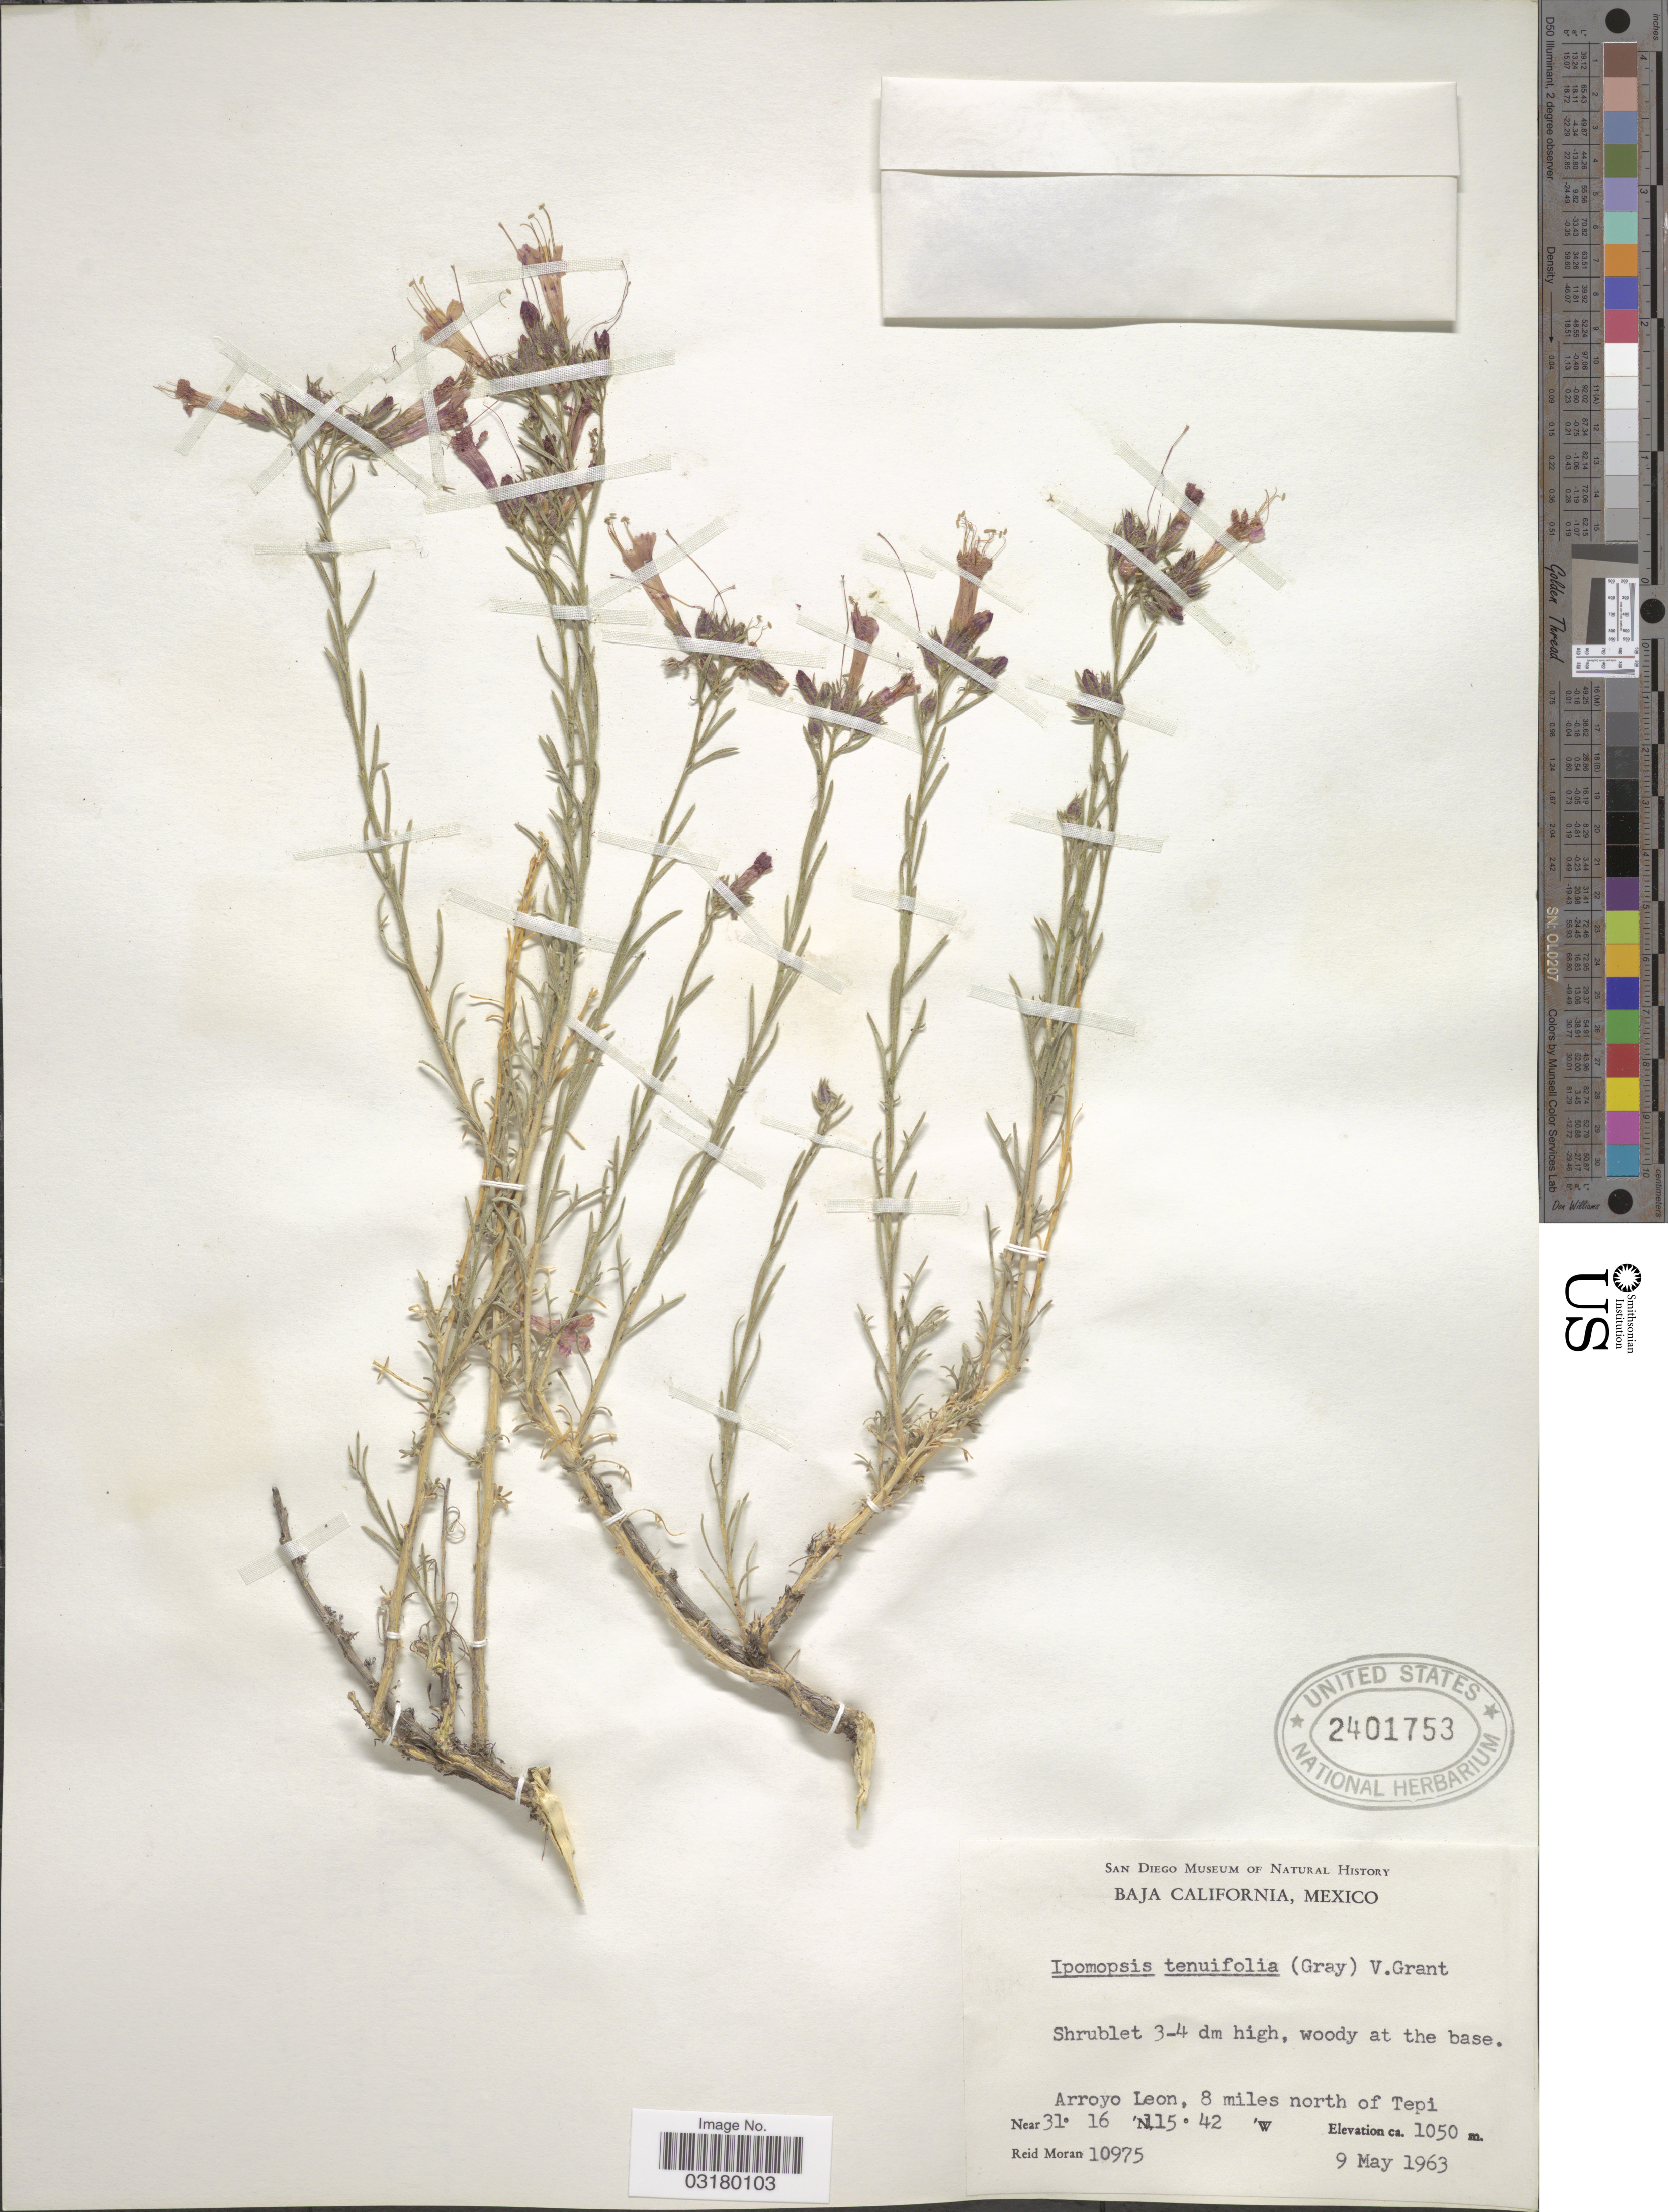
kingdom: Plantae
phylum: Tracheophyta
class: Magnoliopsida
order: Ericales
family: Polemoniaceae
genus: Ipomopsis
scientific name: Ipomopsis tenuifolia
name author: (A. Gray) V.E. Grant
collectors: R. Moran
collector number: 10975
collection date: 1963-05-09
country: Mexico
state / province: Baja California Norte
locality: Arroyo Leon, 8 miles north of Tepi.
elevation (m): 1050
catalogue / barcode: US 2401753